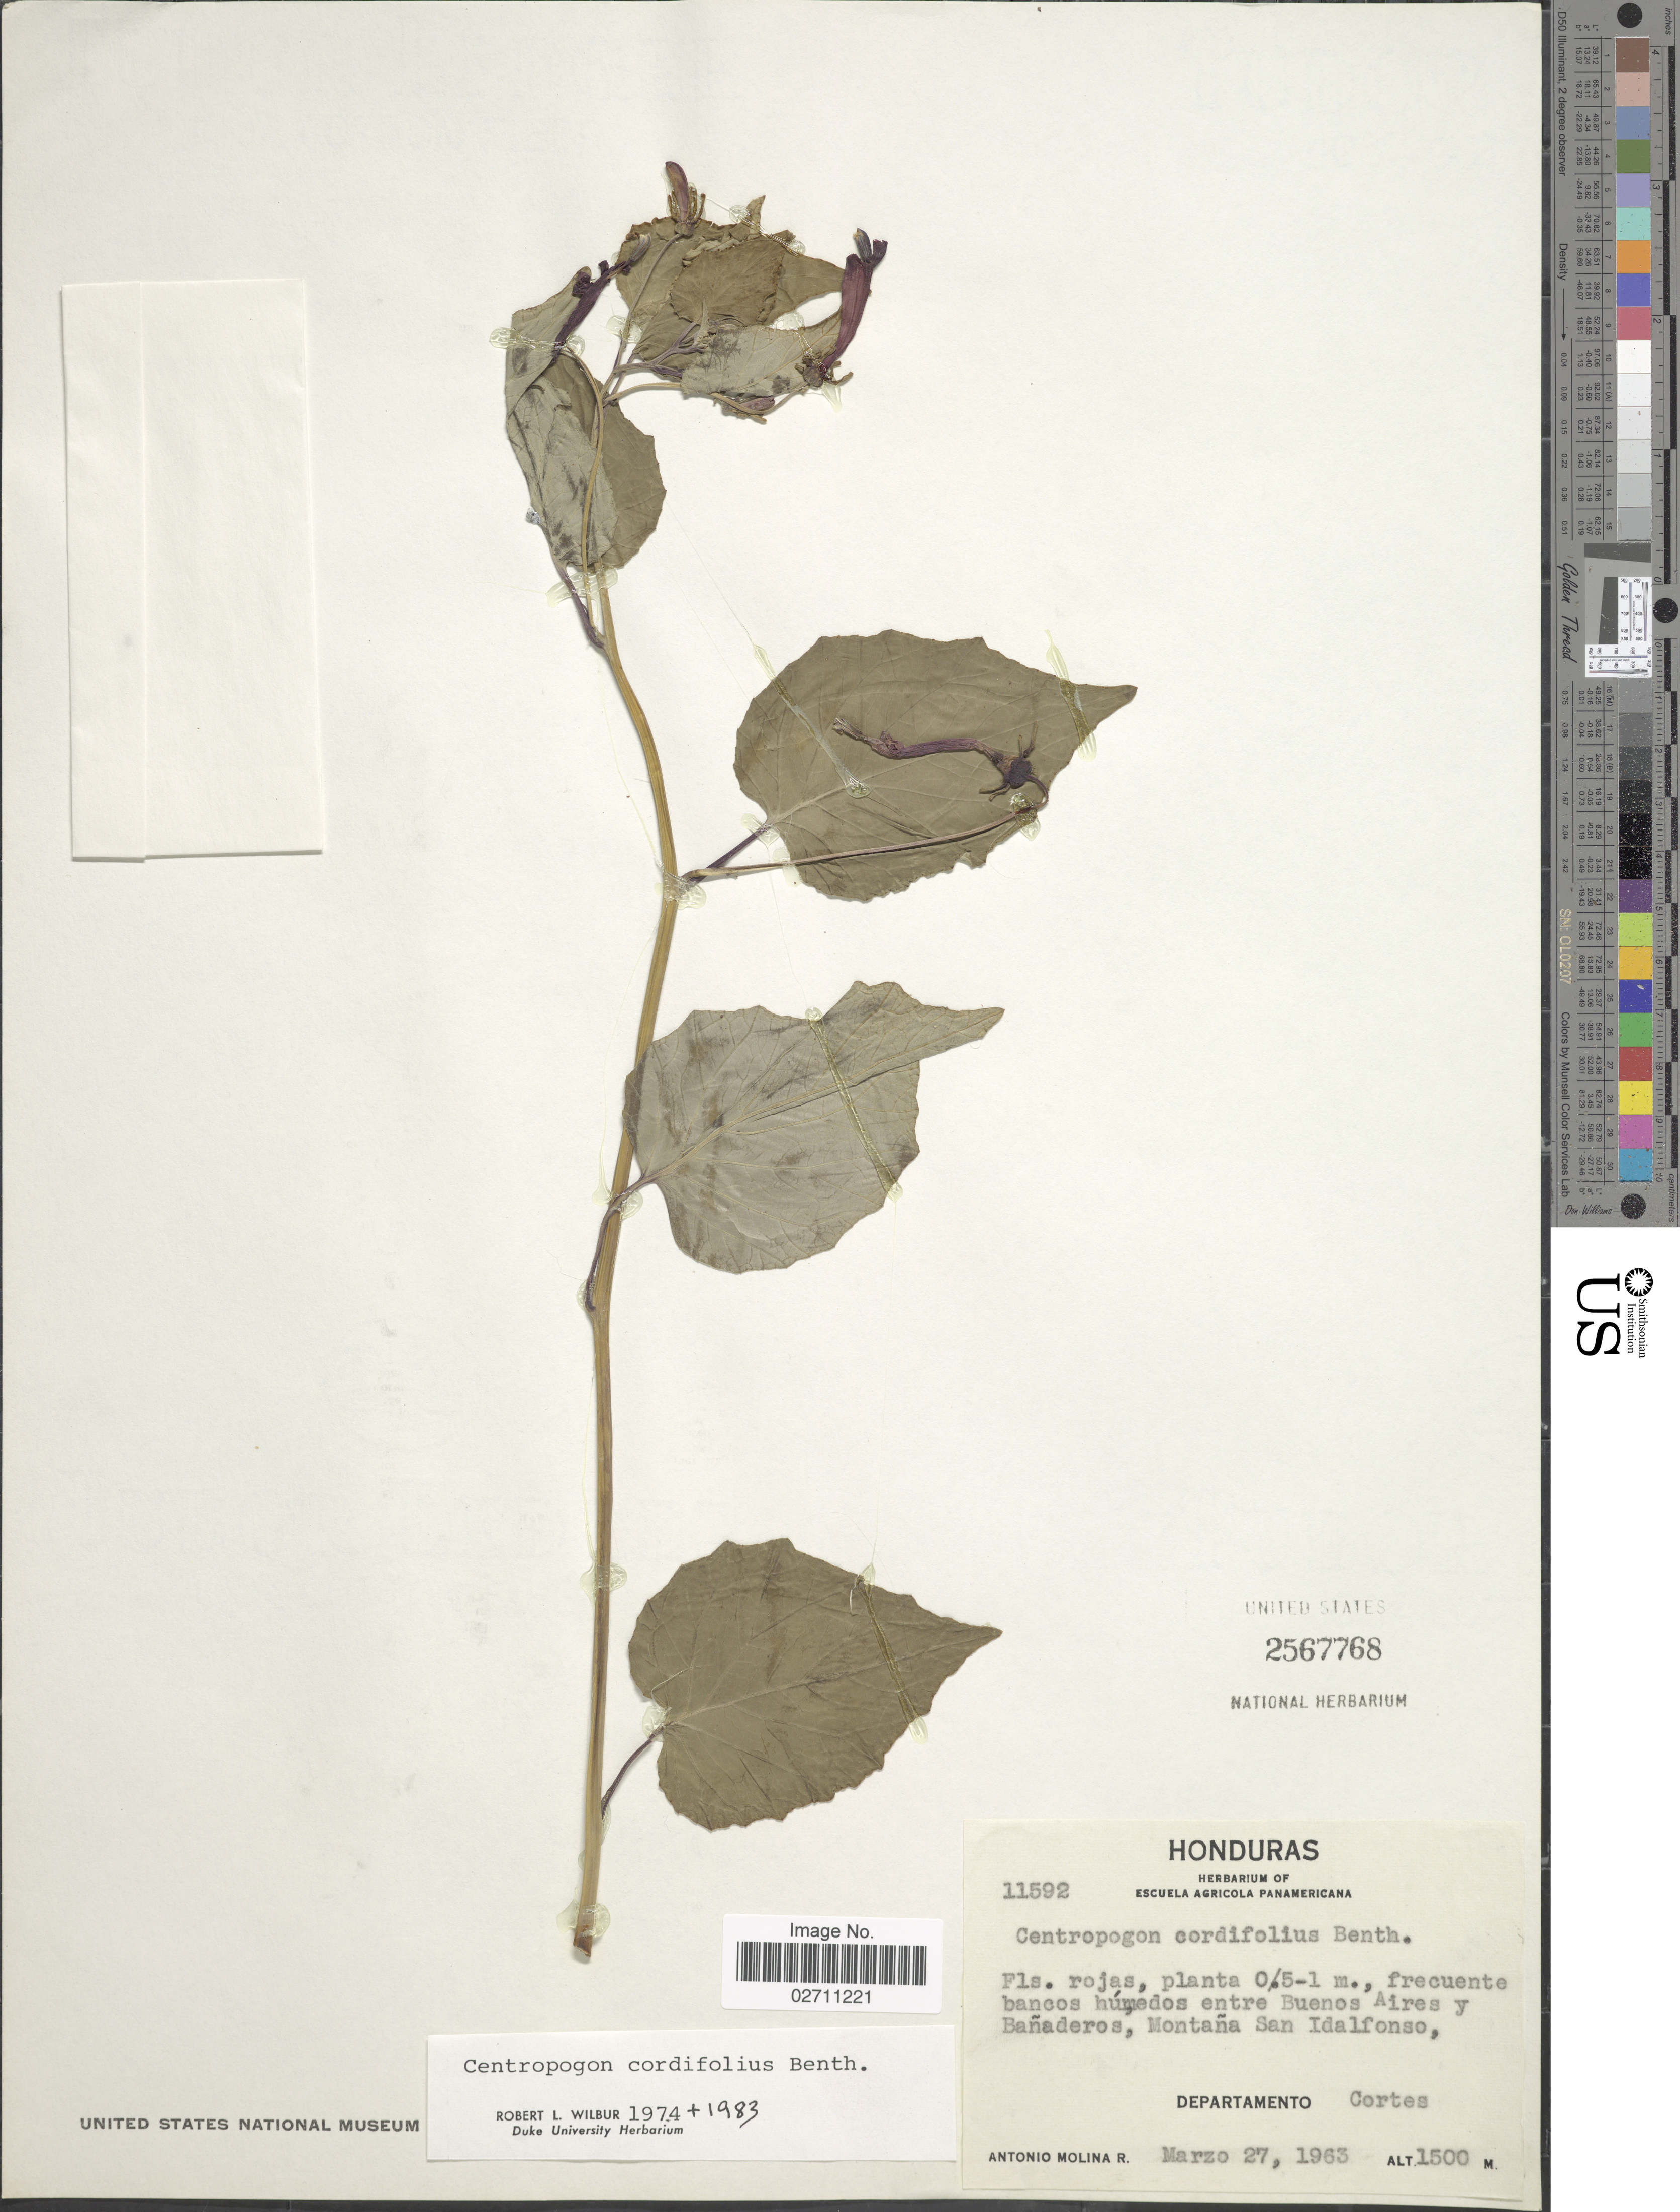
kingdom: Plantae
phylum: Tracheophyta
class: Magnoliopsida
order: Asterales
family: Campanulaceae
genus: Centropogon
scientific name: Centropogon cordifolius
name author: Benth.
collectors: A. Molina R.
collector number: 11592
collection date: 1963-03-27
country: Honduras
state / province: Cortés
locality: Frecuente bancos humedos entre Buenos Aires y Banaderos, Montana San Idalfonso.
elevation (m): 1500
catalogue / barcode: US 2567768